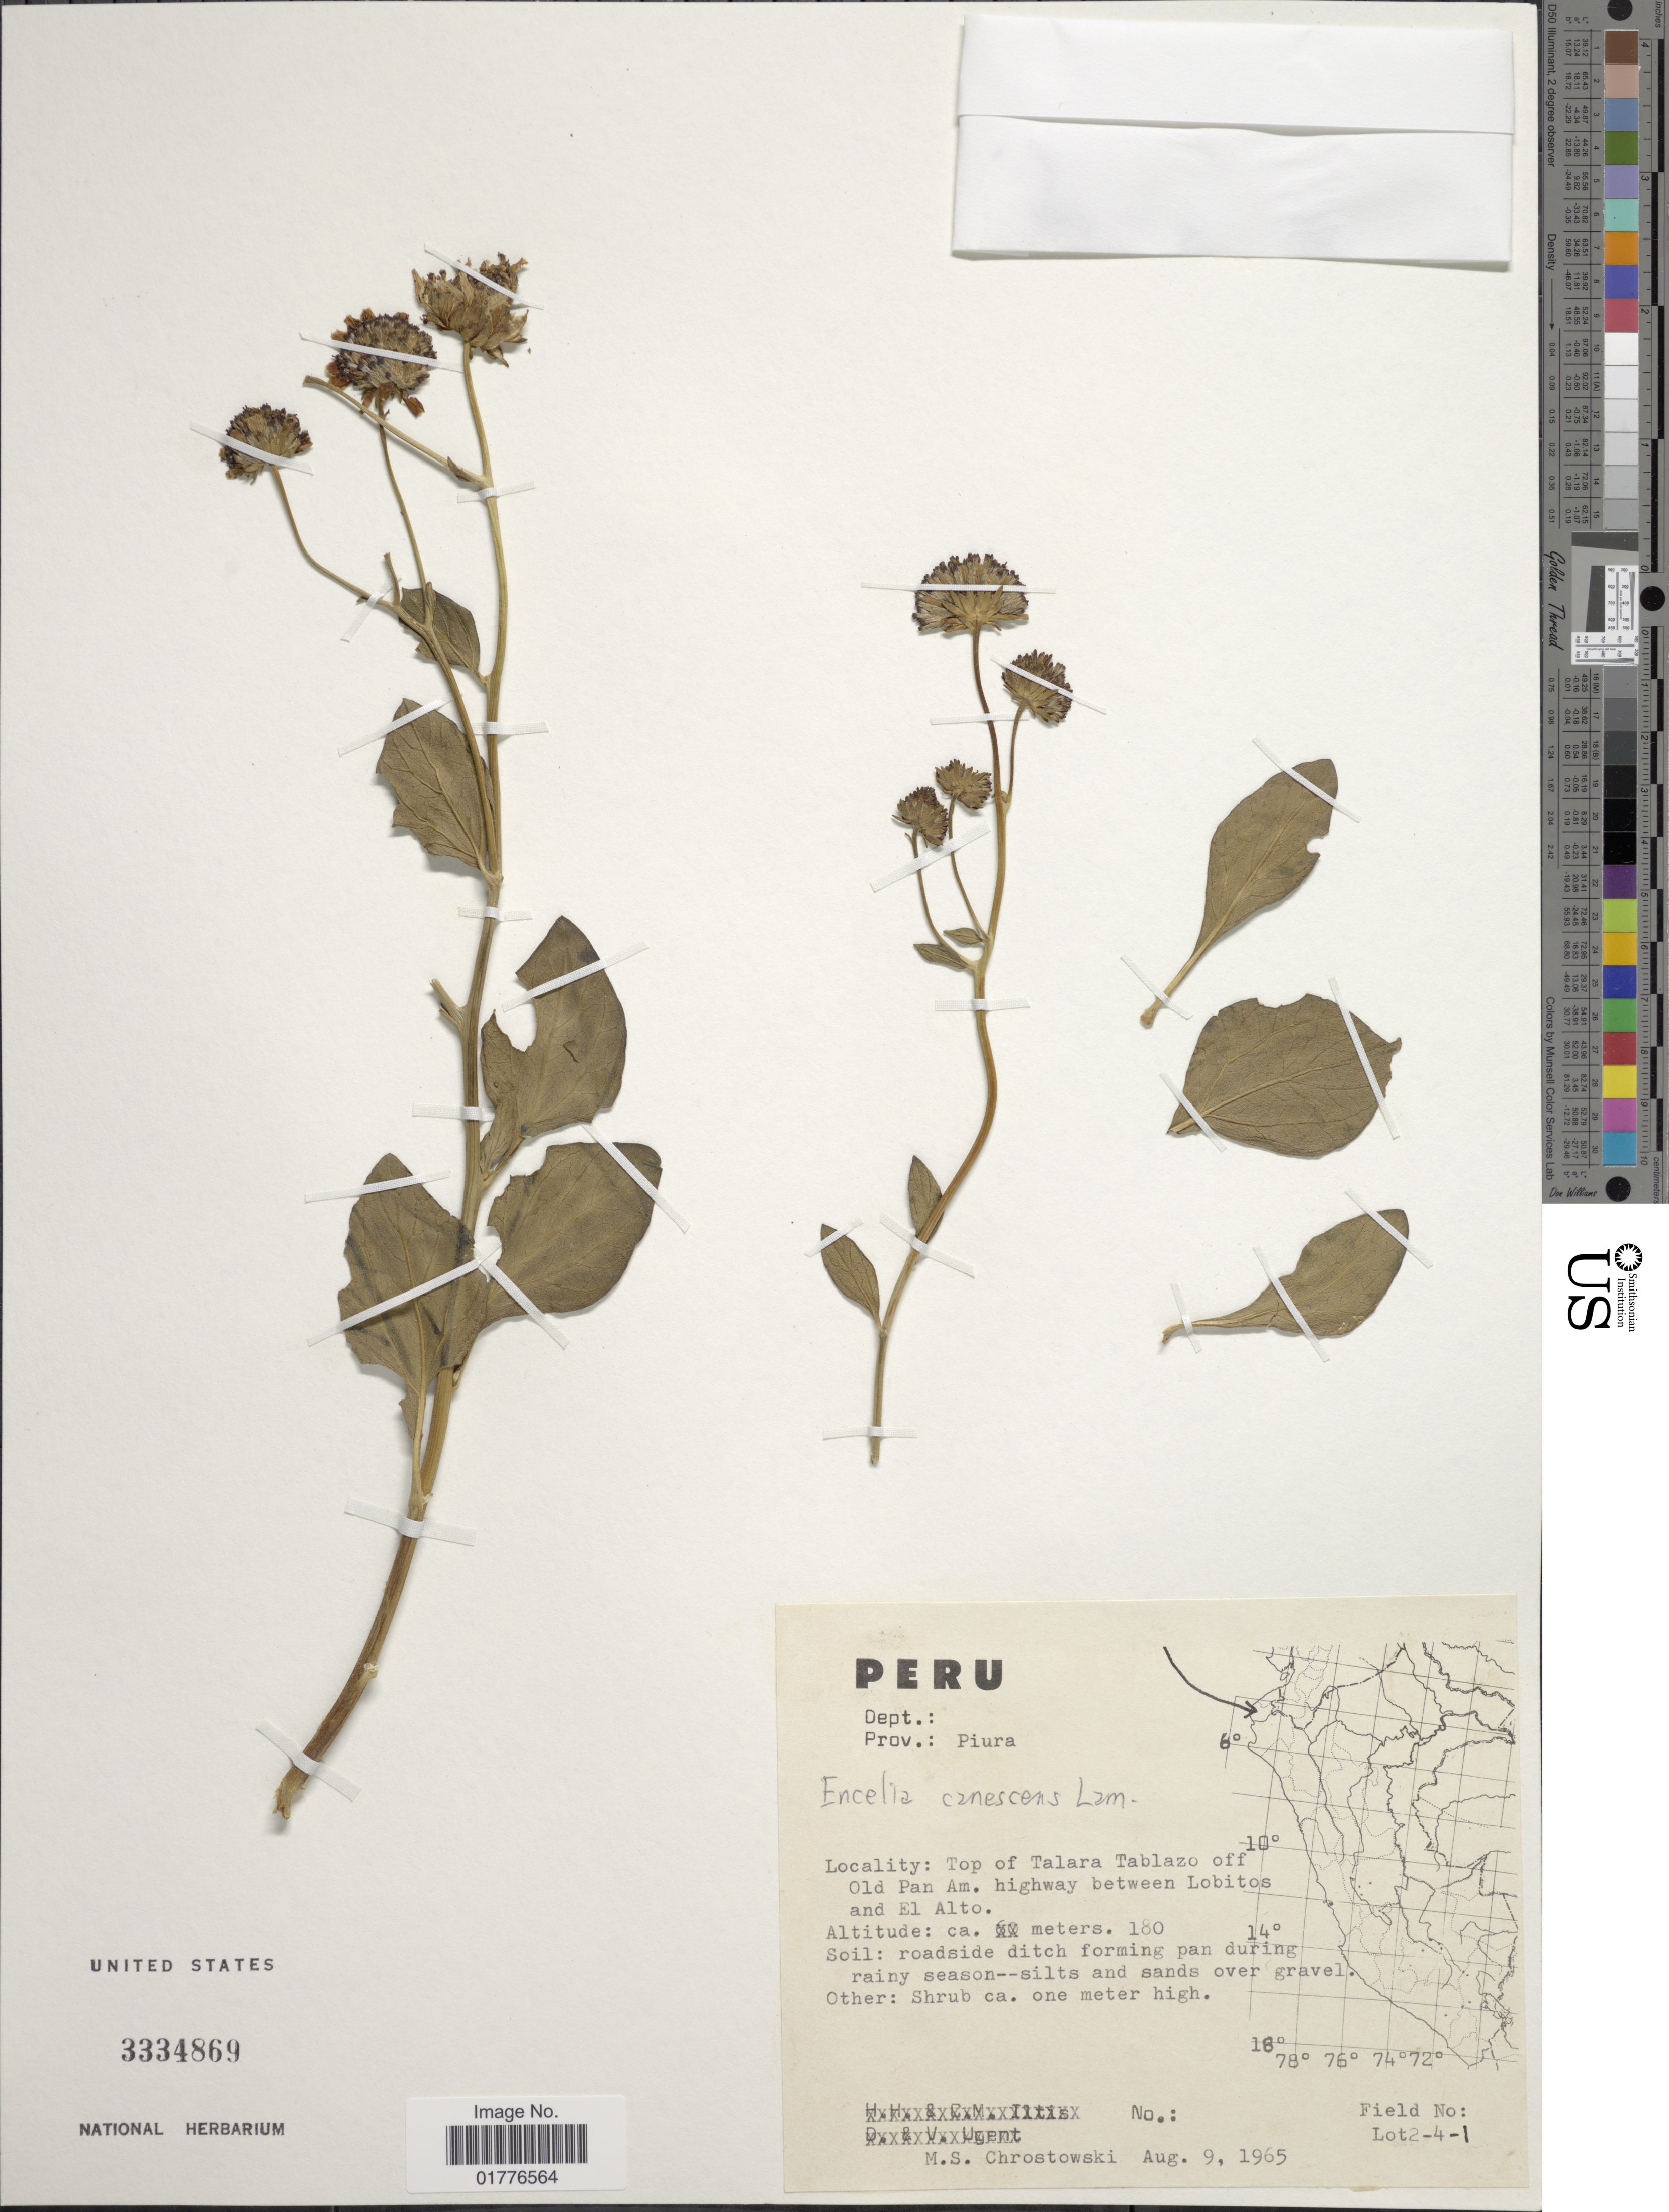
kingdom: Plantae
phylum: Tracheophyta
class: Magnoliopsida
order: Asterales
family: Asteraceae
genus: Encelia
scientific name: Encelia canescens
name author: Lam.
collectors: M. Chrostowski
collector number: Lot2-4-1?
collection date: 1965-08-09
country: Peru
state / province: Piura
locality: Top of Talara Tablazo off Old Pan Am. highway between Lobitos and El Alto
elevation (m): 180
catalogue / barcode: US 3334869